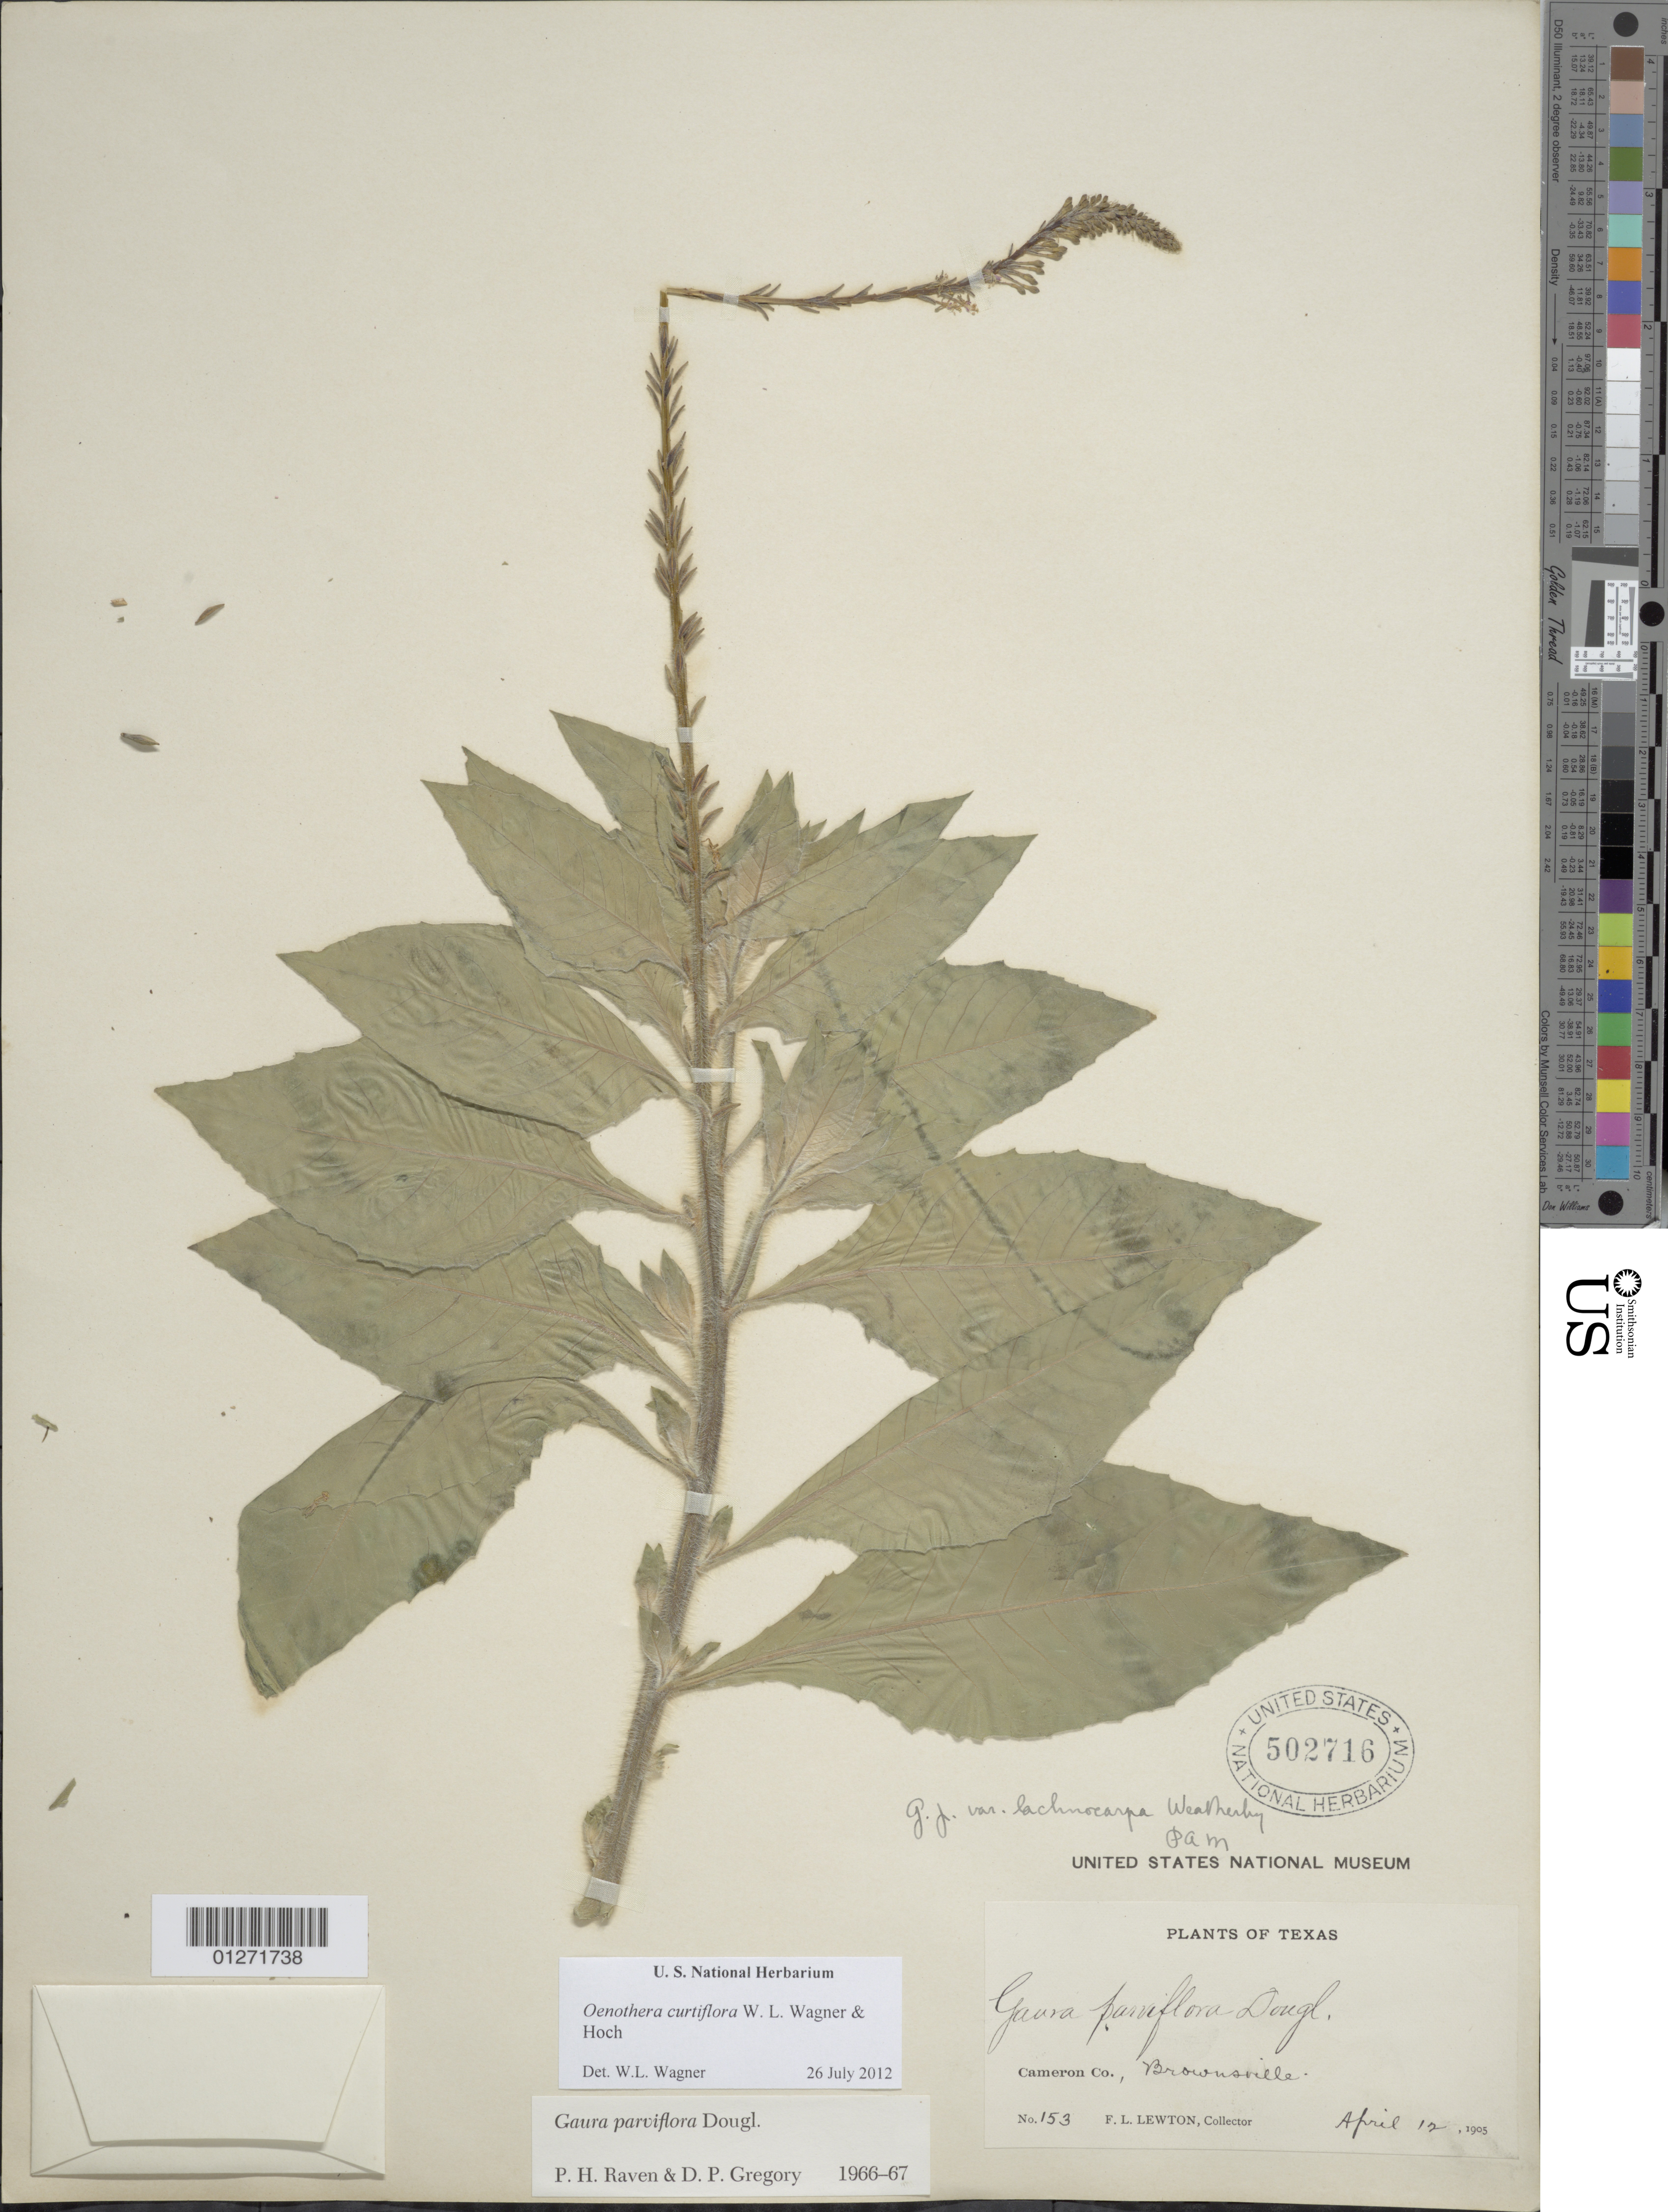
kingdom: Plantae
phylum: Tracheophyta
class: Magnoliopsida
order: Myrtales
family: Onagraceae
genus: Oenothera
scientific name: Oenothera curtiflora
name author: W.L. Wagner & Hoch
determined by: Wagner, W. L., (BOT), Smithsonian Institution - National Museum of Natural History (UNITED STATES)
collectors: F. L. Lewton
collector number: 153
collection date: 1905-04-12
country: United States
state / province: Texas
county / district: Cameron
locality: Brownsville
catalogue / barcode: US 502716